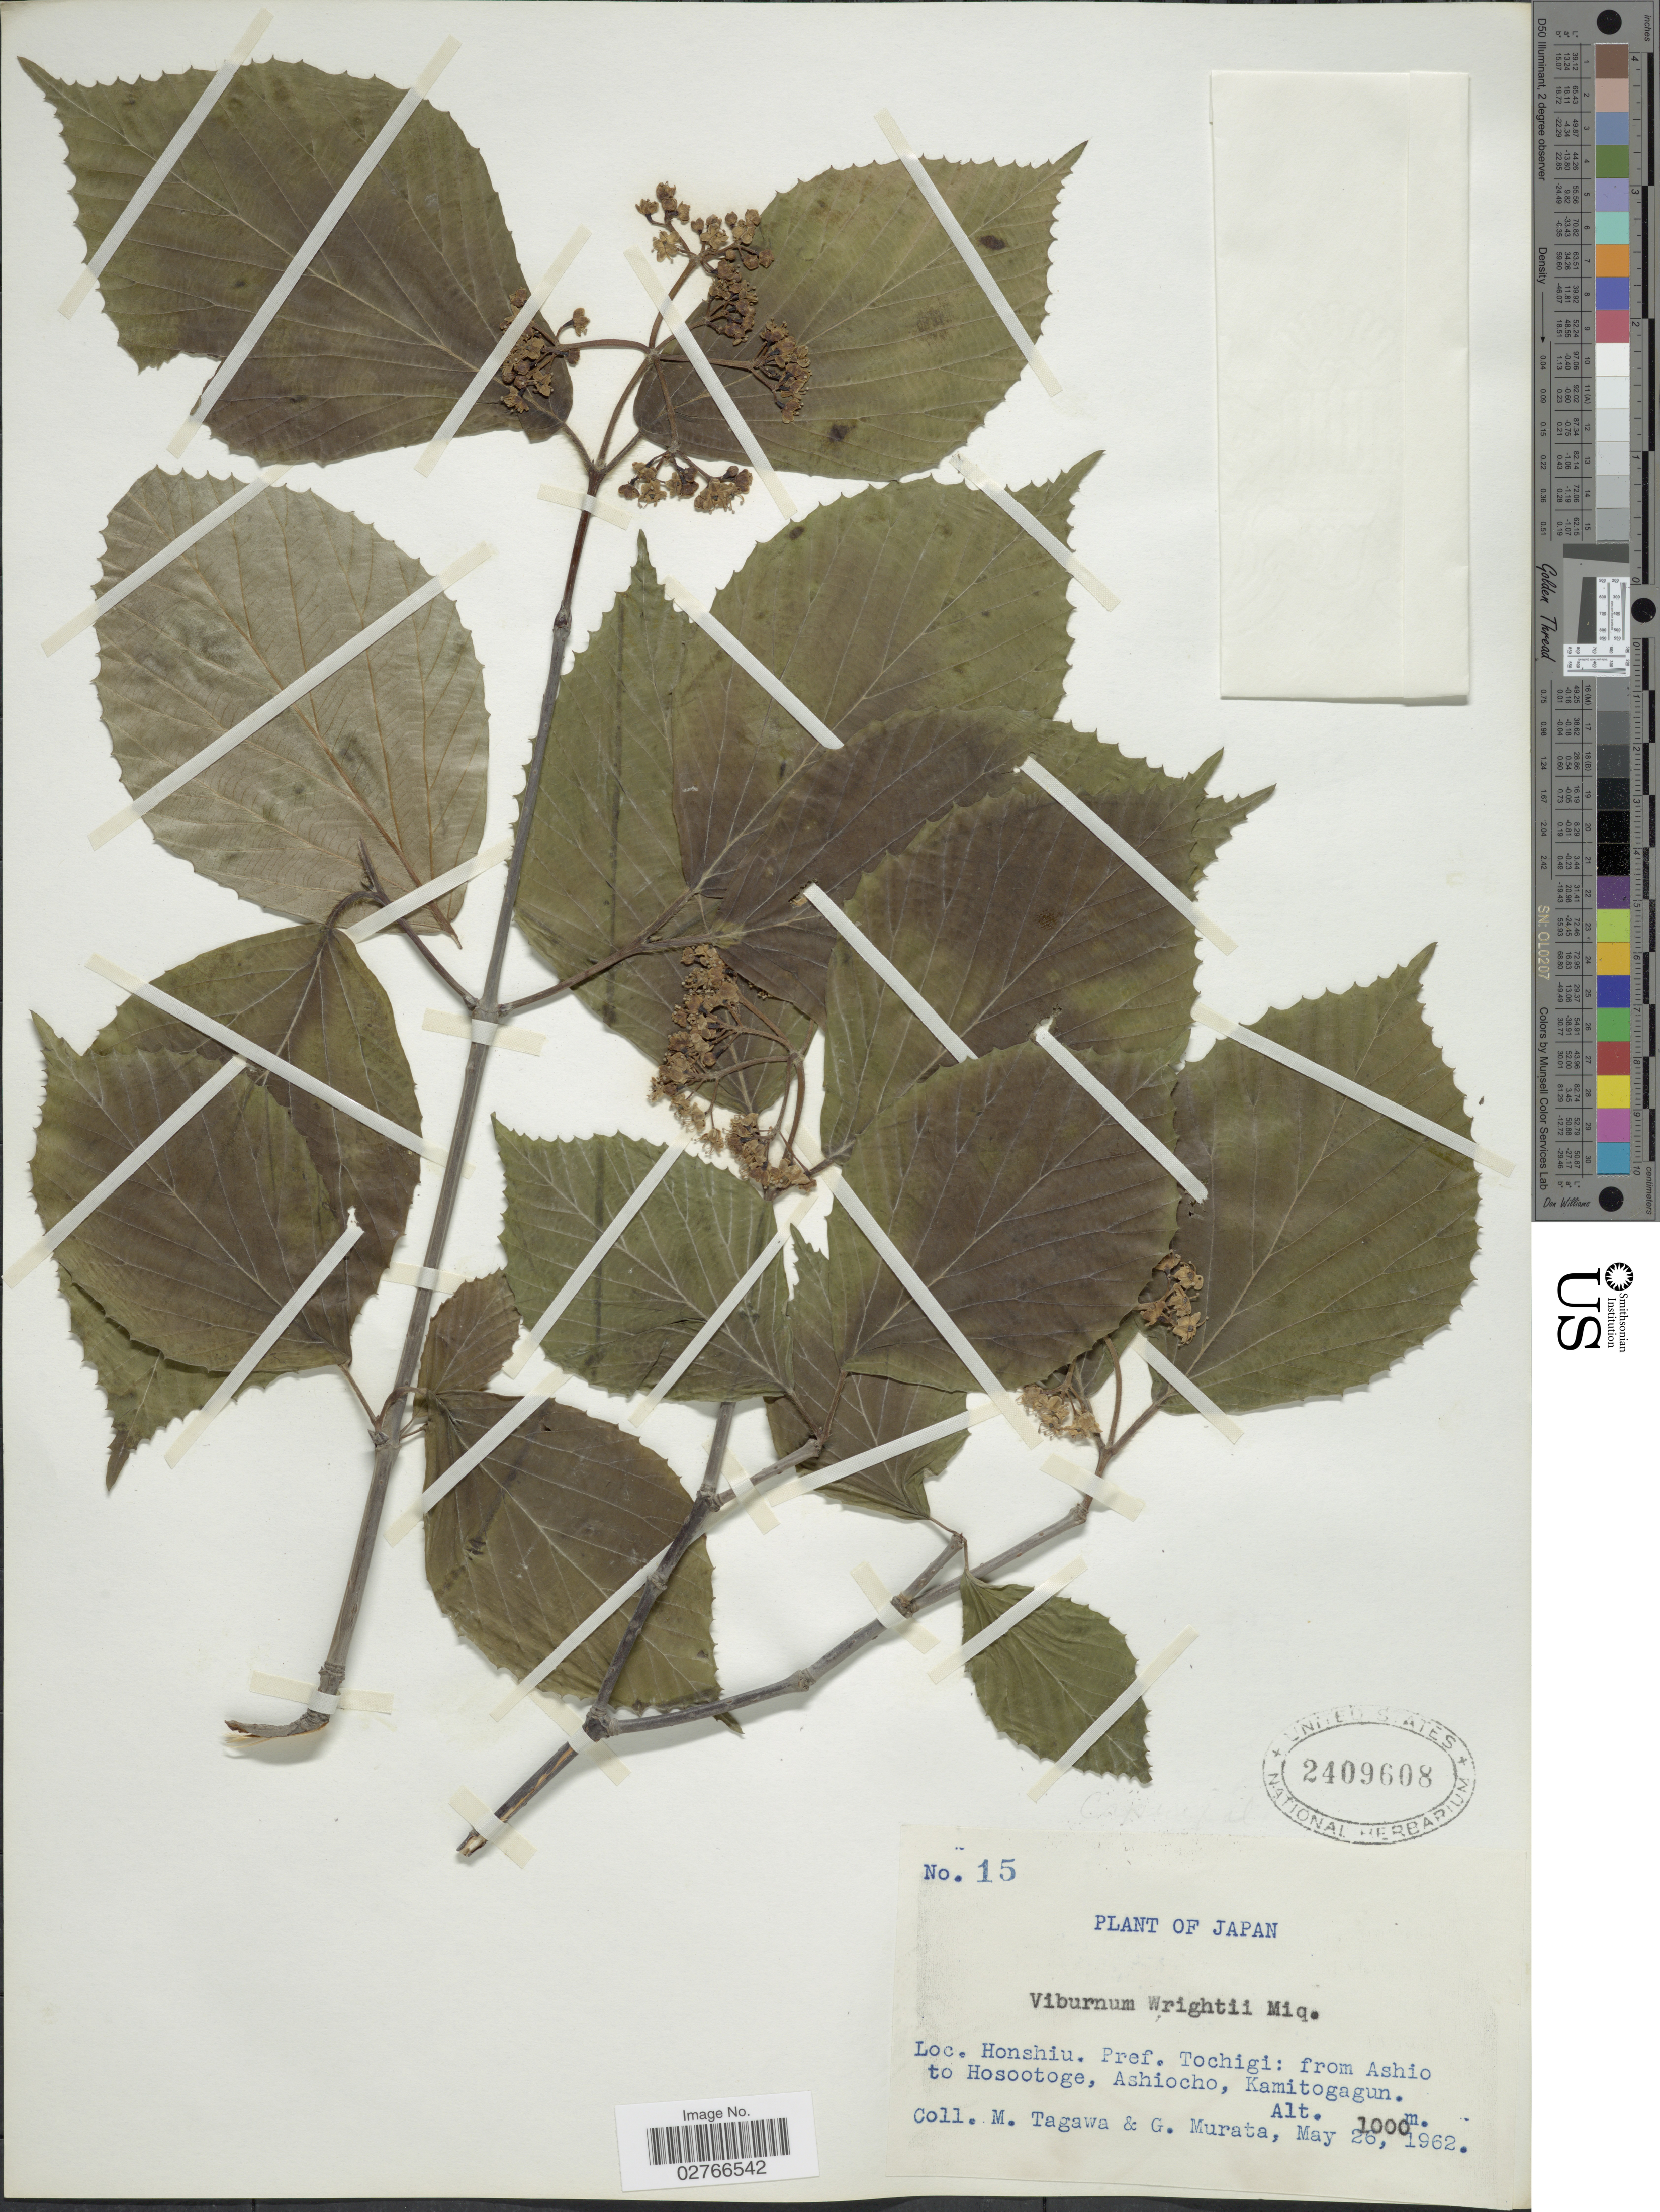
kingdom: Plantae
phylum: Tracheophyta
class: Magnoliopsida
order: Dipsacales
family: Viburnaceae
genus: Viburnum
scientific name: Viburnum wrightii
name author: Miq.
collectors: M. Tagawa & G. Murata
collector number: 15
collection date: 1962-05-26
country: Japan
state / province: Totigi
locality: Honshiu, Pref. Tochigi, from Ashio to Hosootoge, Ashiocho, Kamitogagun.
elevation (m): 1000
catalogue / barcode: US 2409608